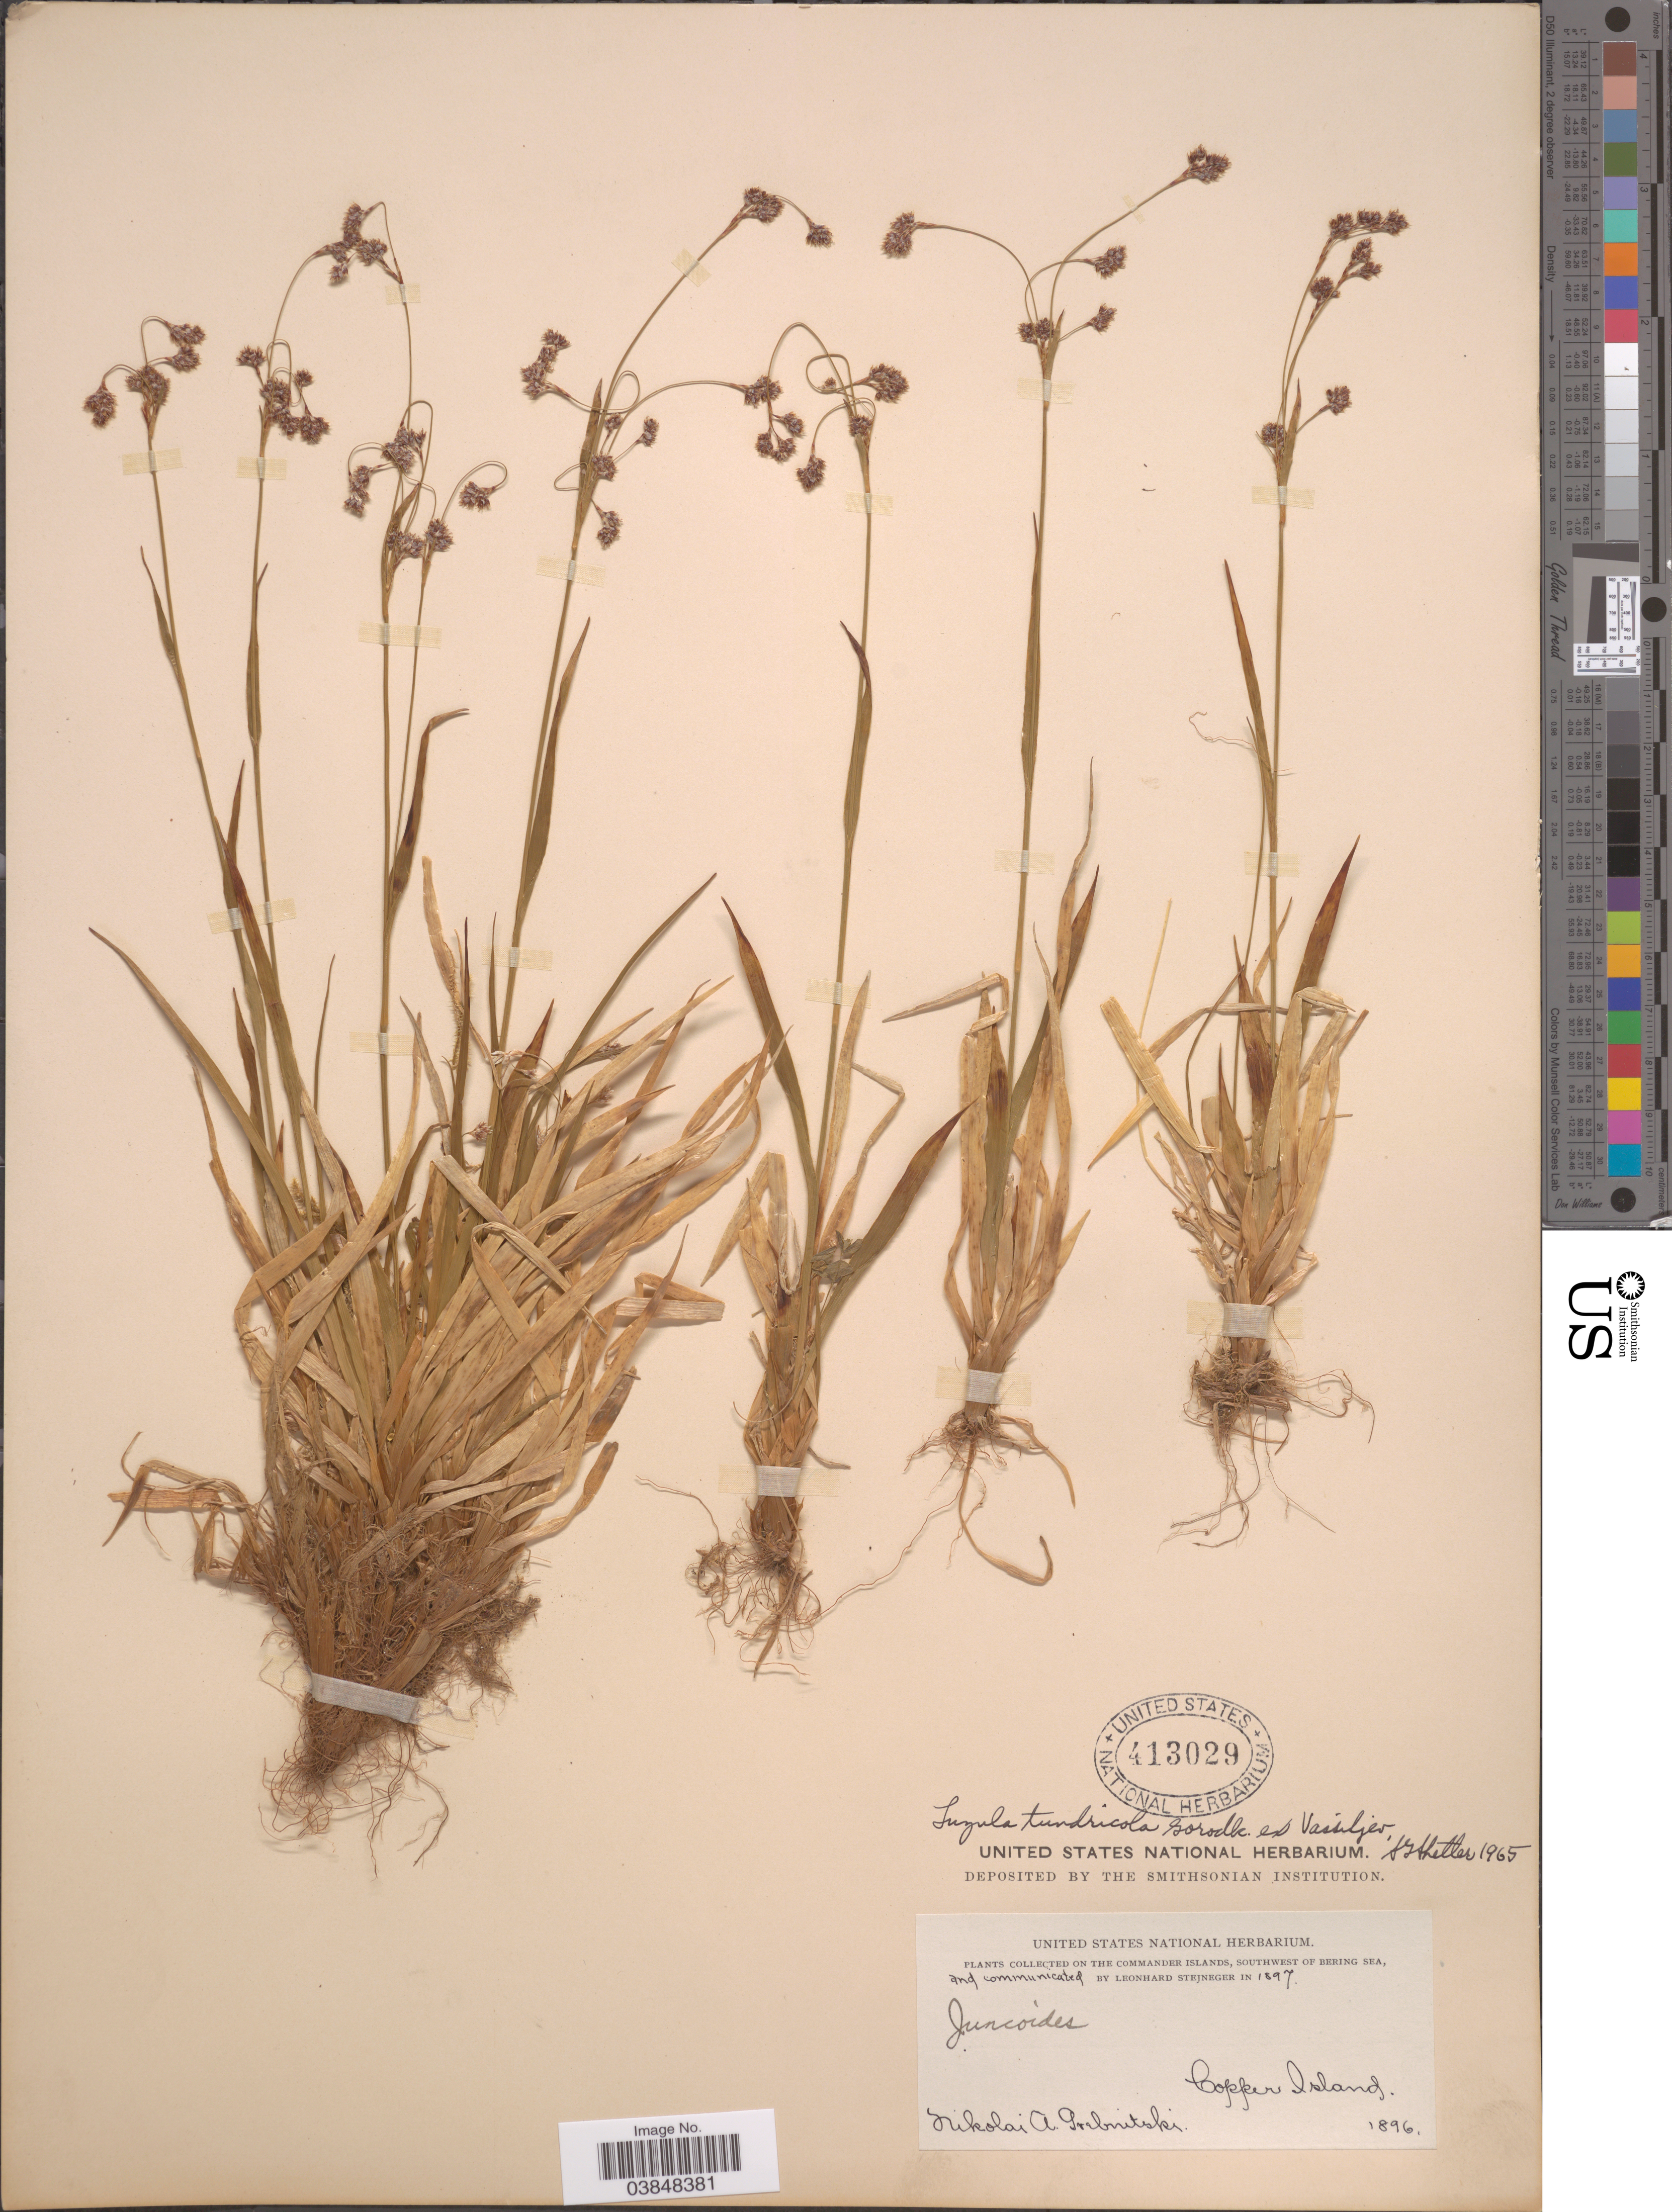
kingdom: Plantae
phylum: Tracheophyta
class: Liliopsida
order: Poales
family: Juncaceae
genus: Luzula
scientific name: Luzula tundricola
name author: (Gorodkov) V. Vassil.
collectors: N. Grebritski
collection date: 1896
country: Russian Federation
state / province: Kamchatka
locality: On the Commander Islands, Southwest of Bering Sea. Copper Island.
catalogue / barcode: US 413029